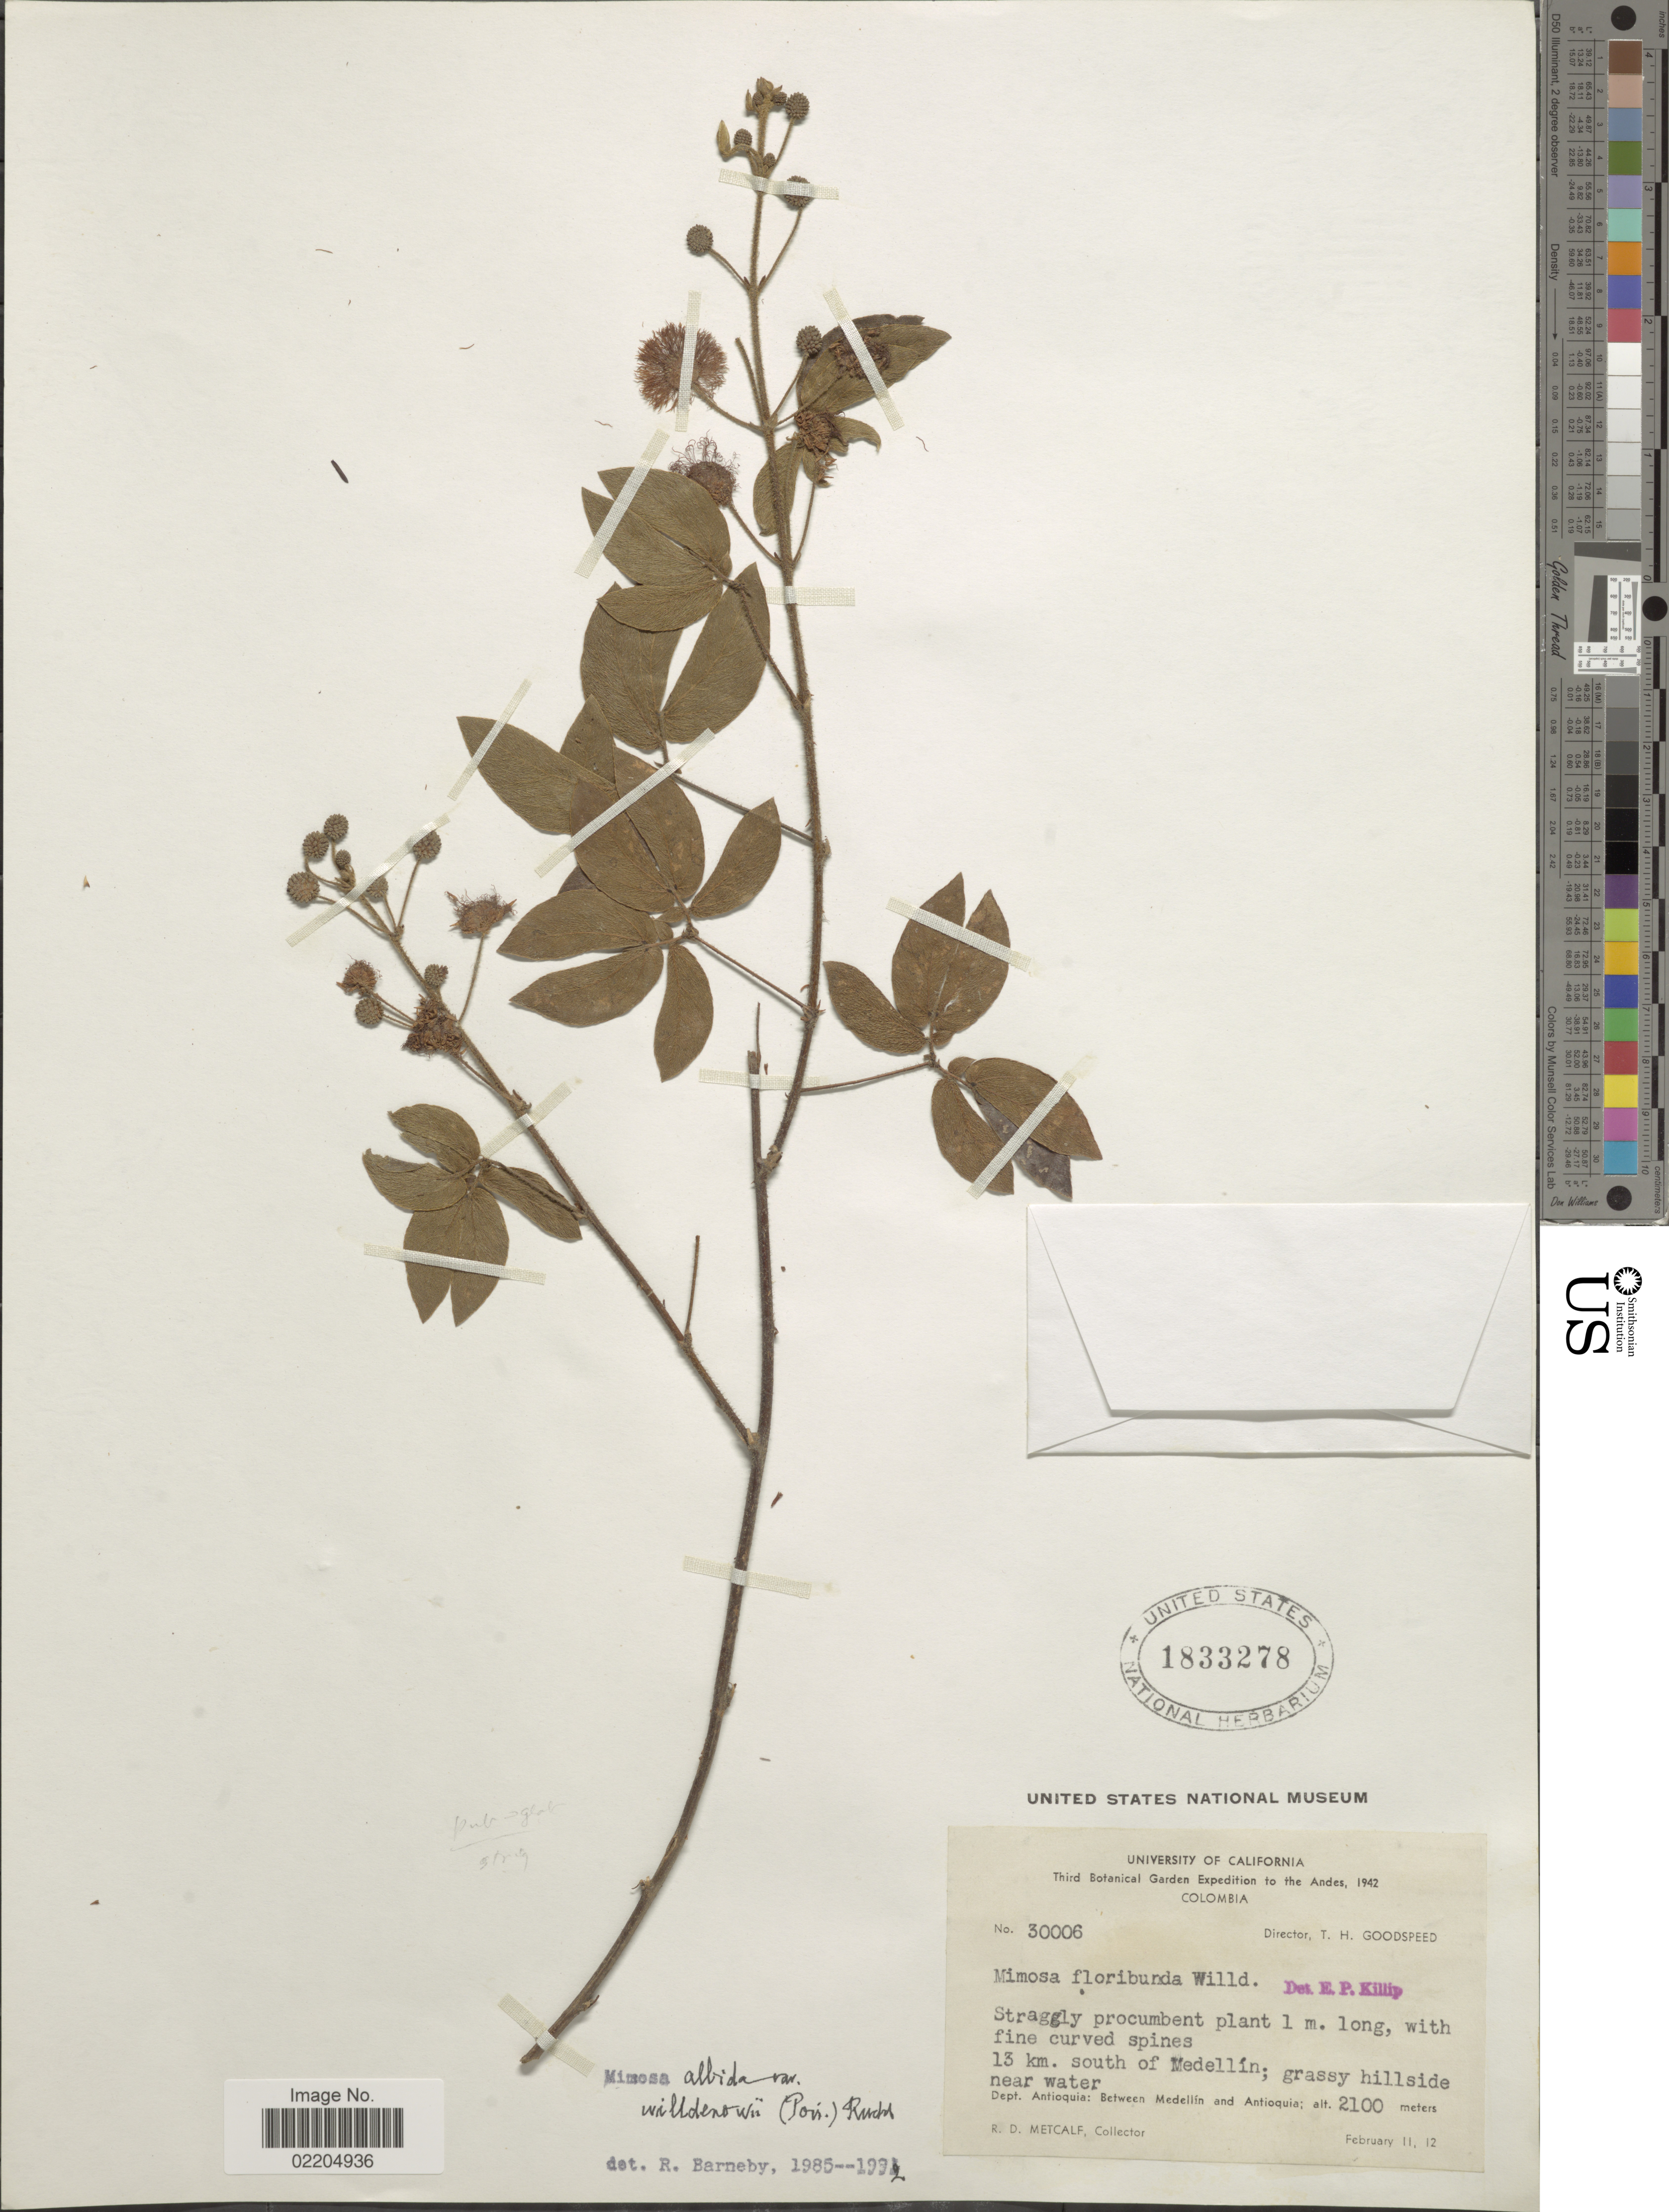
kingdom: Plantae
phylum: Tracheophyta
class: Magnoliopsida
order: Fabales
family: Fabaceae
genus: Mimosa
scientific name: Mimosa albida var. willdenowii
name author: (Poir.) Rudd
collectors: R. D. Metcalf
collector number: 30006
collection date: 1942-02-11/1942-02-12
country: Colombia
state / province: Antioquia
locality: The Andes, 13 km. south of Medellin grassy hillside near waterL Between Medellin and Antioquia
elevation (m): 2100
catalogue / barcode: US 1833278